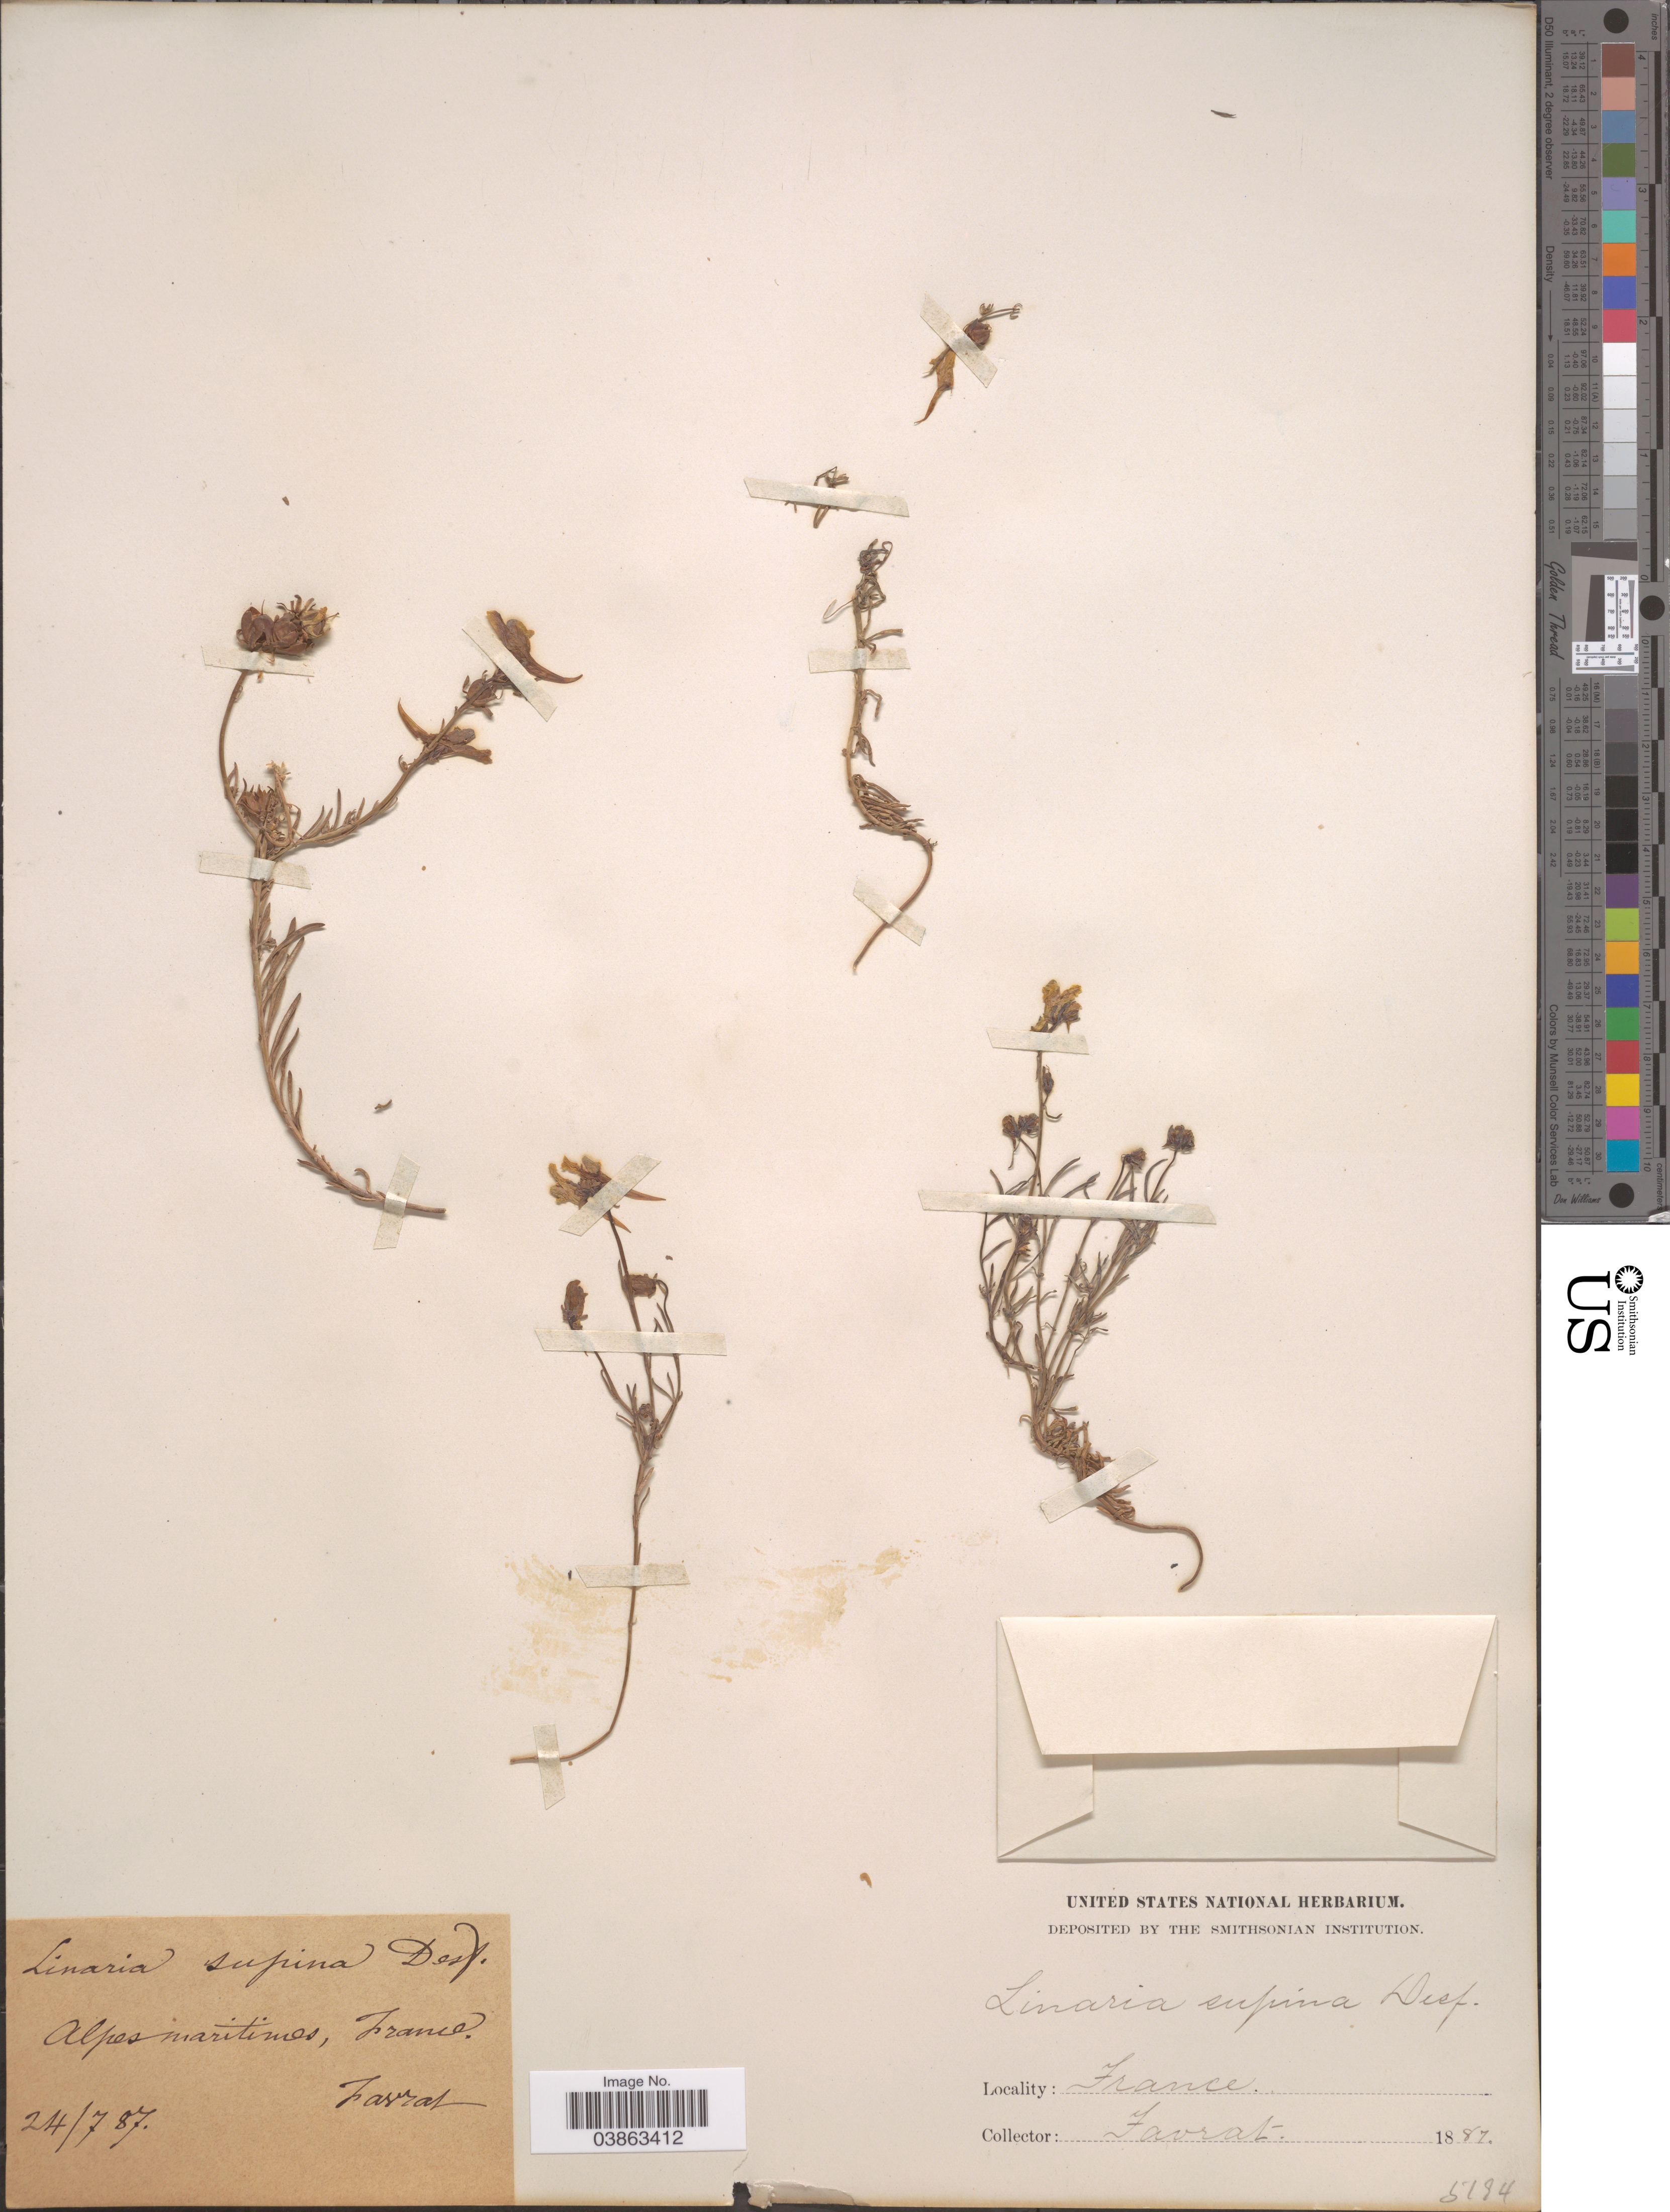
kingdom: Plantae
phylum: Tracheophyta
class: Magnoliopsida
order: Lamiales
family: Plantaginaceae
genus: Linaria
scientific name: Linaria supina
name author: (L.) Chaz.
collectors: L. Favrat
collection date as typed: Transcribed d/m/y: 24/7/87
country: France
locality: Alpes maritimes.